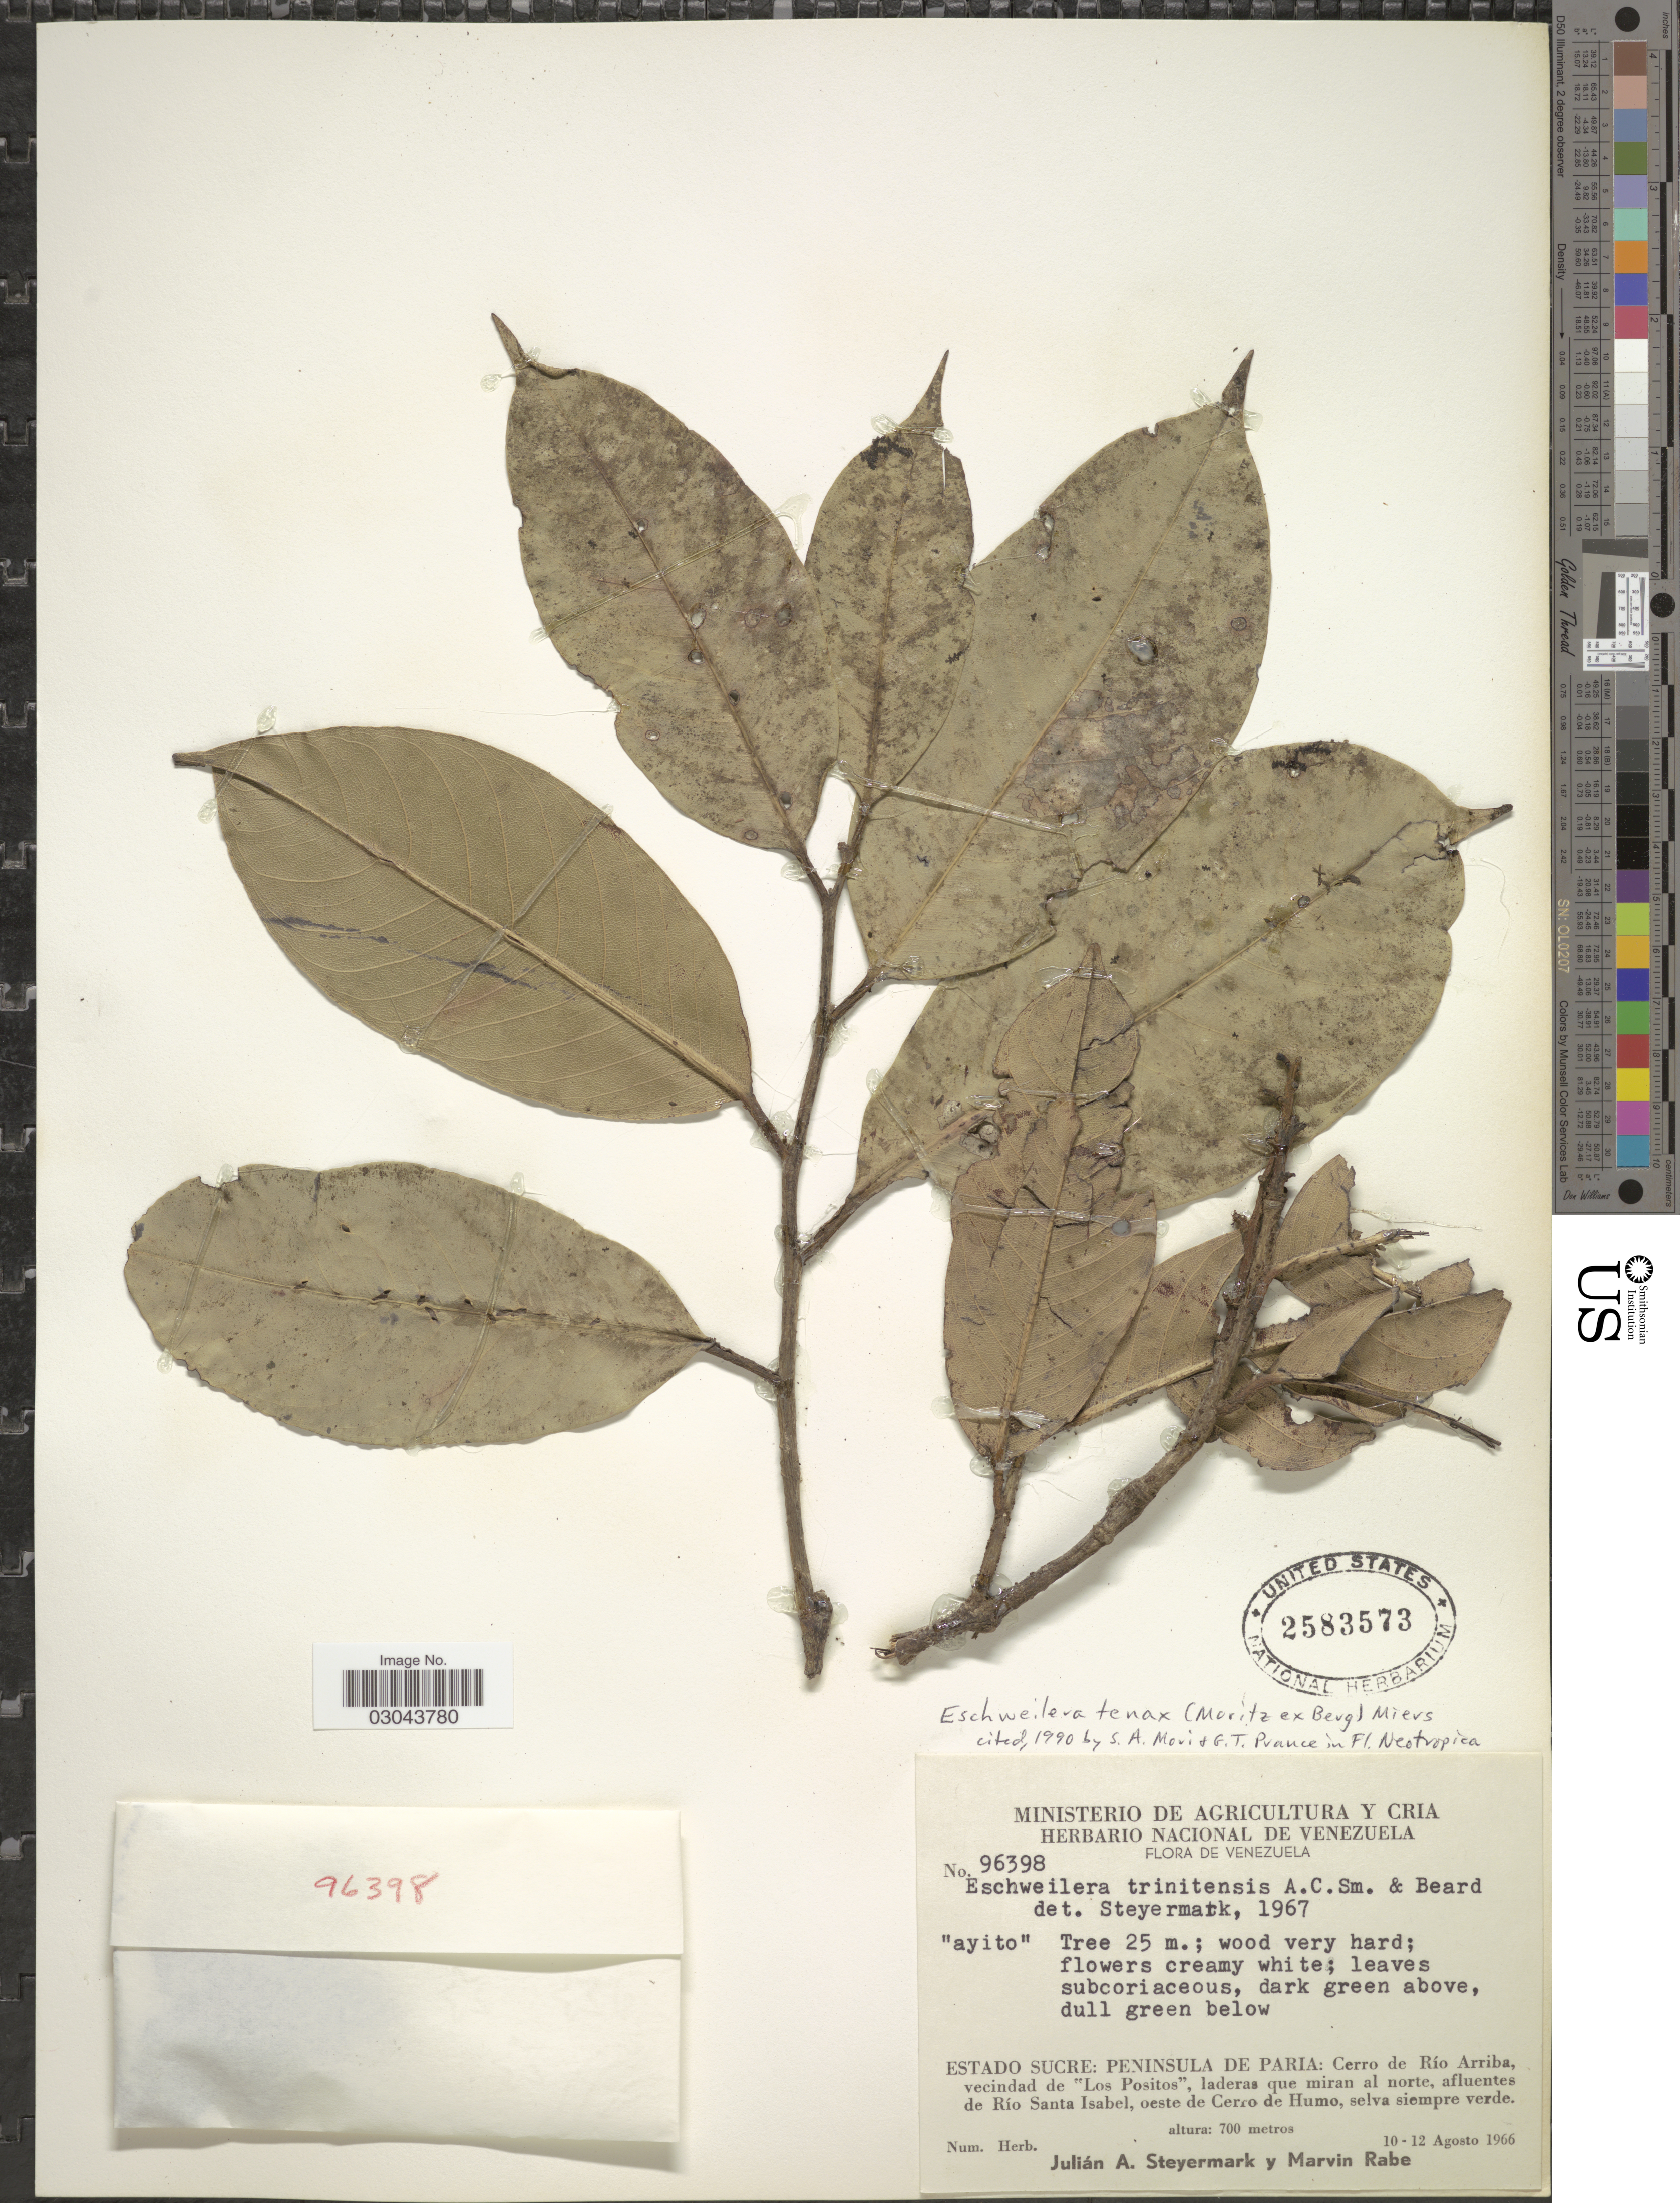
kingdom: Plantae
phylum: Tracheophyta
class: Magnoliopsida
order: Ericales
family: Lecythidaceae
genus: Eschweilera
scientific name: Eschweilera tenax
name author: (Moritz ex O. Berg) Miers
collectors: J. Steyermark & M. Rabe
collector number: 96398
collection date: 1966-08-10/1966-08-12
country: Venezuela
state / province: Sucre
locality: Peninsula de Paria: Cerro de Río Arriba, vecindad de "Los Positos", ladera que miran al norte, afluentes de Río Santa Isabel, oeste de Cerro de Humo, selva siempre verde.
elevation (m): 700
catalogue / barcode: US 2583573